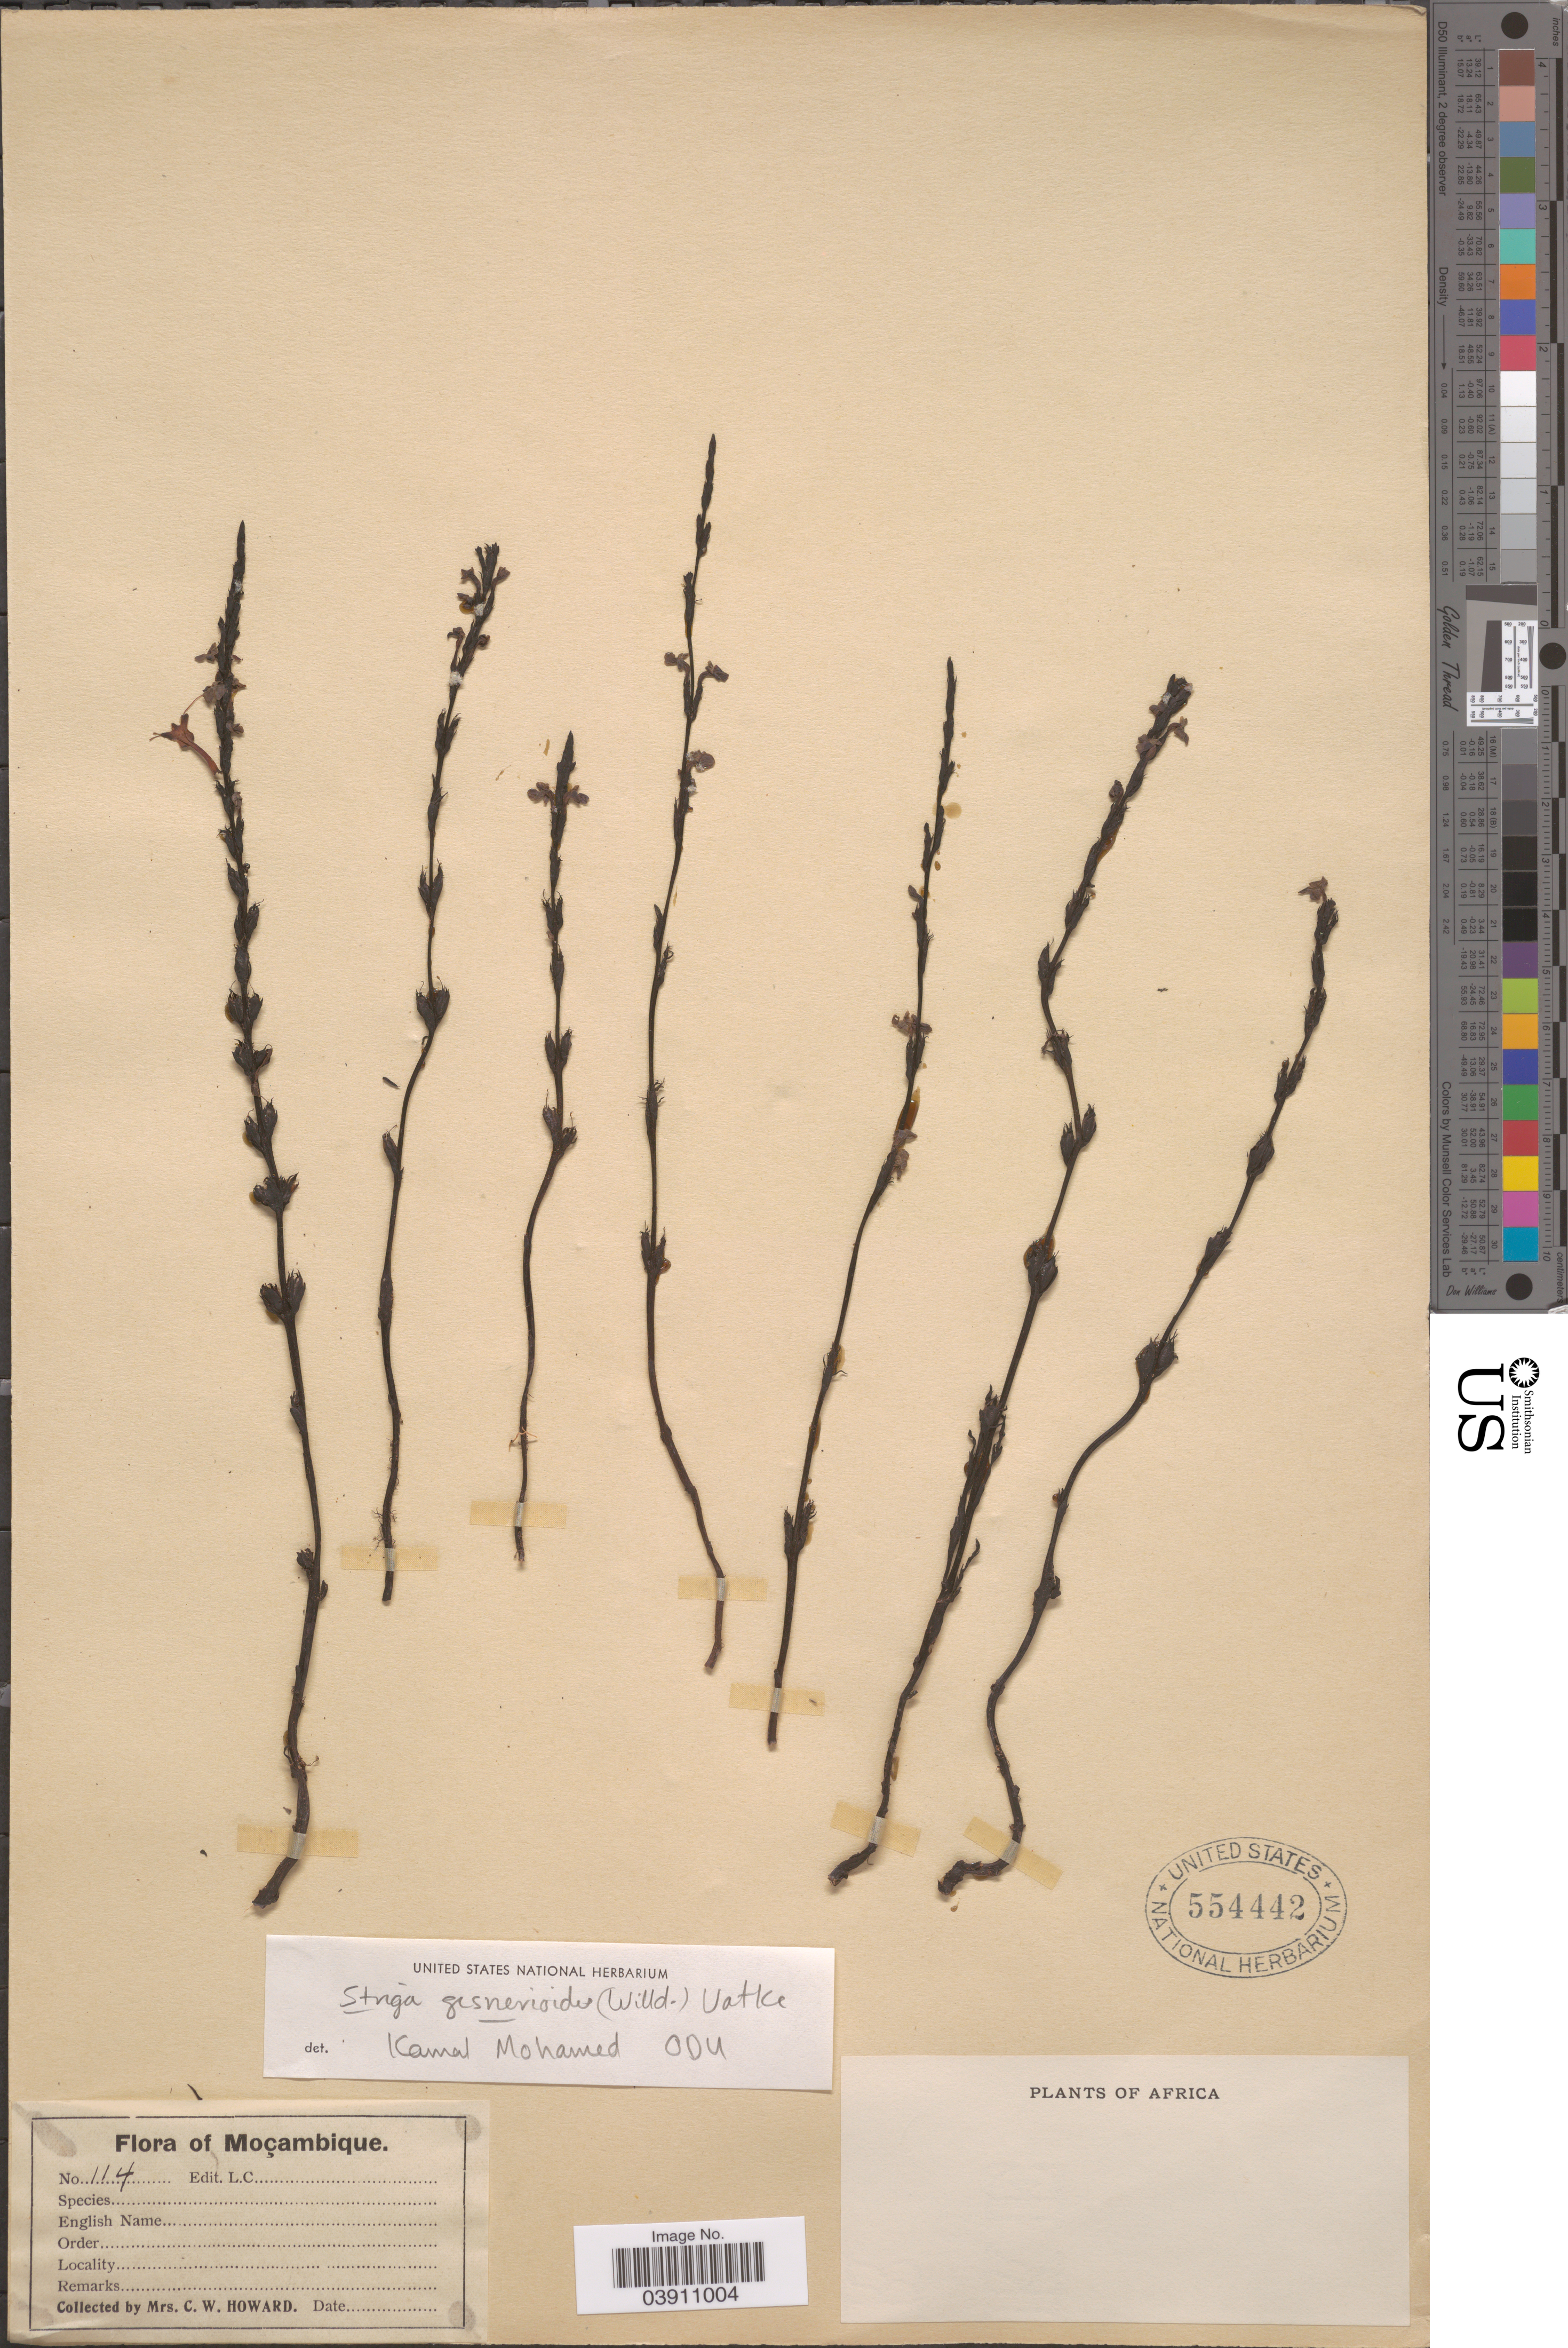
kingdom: Plantae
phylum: Tracheophyta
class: Magnoliopsida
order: Lamiales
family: Orobanchaceae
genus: Striga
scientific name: Striga sp.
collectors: C. W. Howard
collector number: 114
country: Mozambique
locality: Moçambique.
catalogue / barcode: US 554442